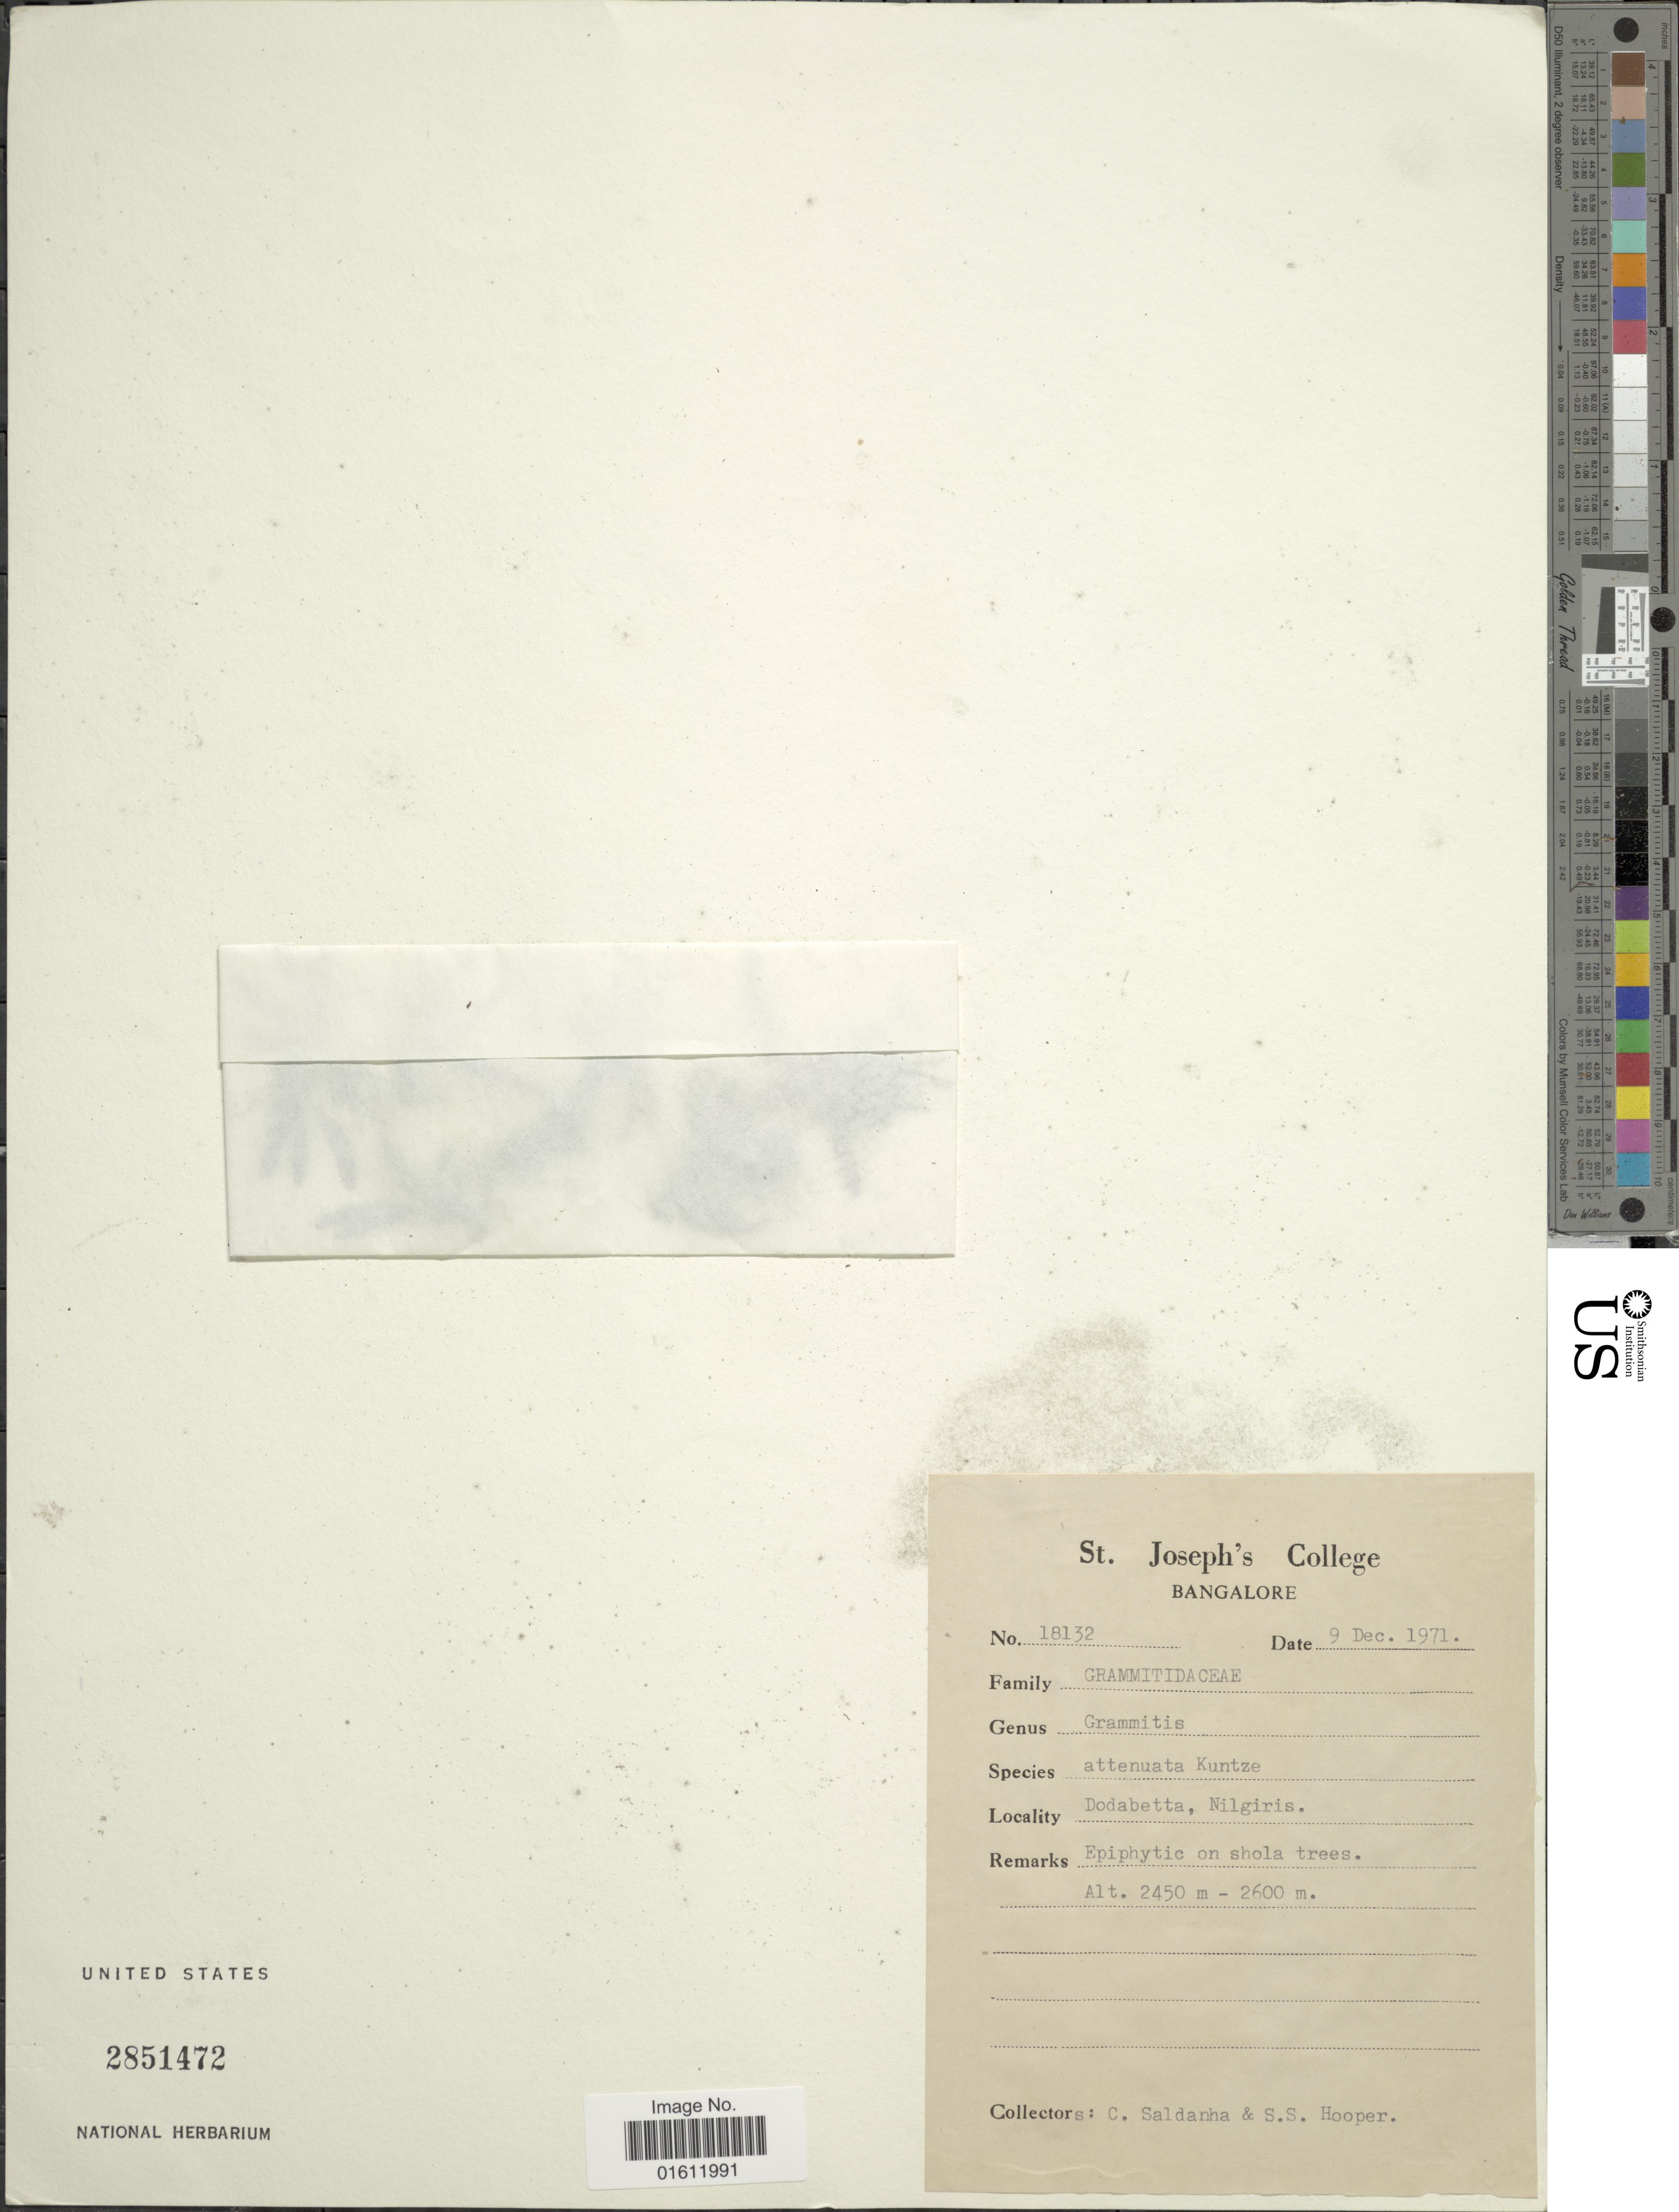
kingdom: Plantae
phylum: Tracheophyta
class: Polypodiopsida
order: Polypodiales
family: Polypodiaceae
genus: Oreogrammitis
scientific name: Oreogrammitis attenuata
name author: (Kunze) Parris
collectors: C. Saldanha & S. S. Hooper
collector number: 18132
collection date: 1971-12-09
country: India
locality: Dodabetta, Nlgiris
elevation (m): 2450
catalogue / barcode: US 2851472